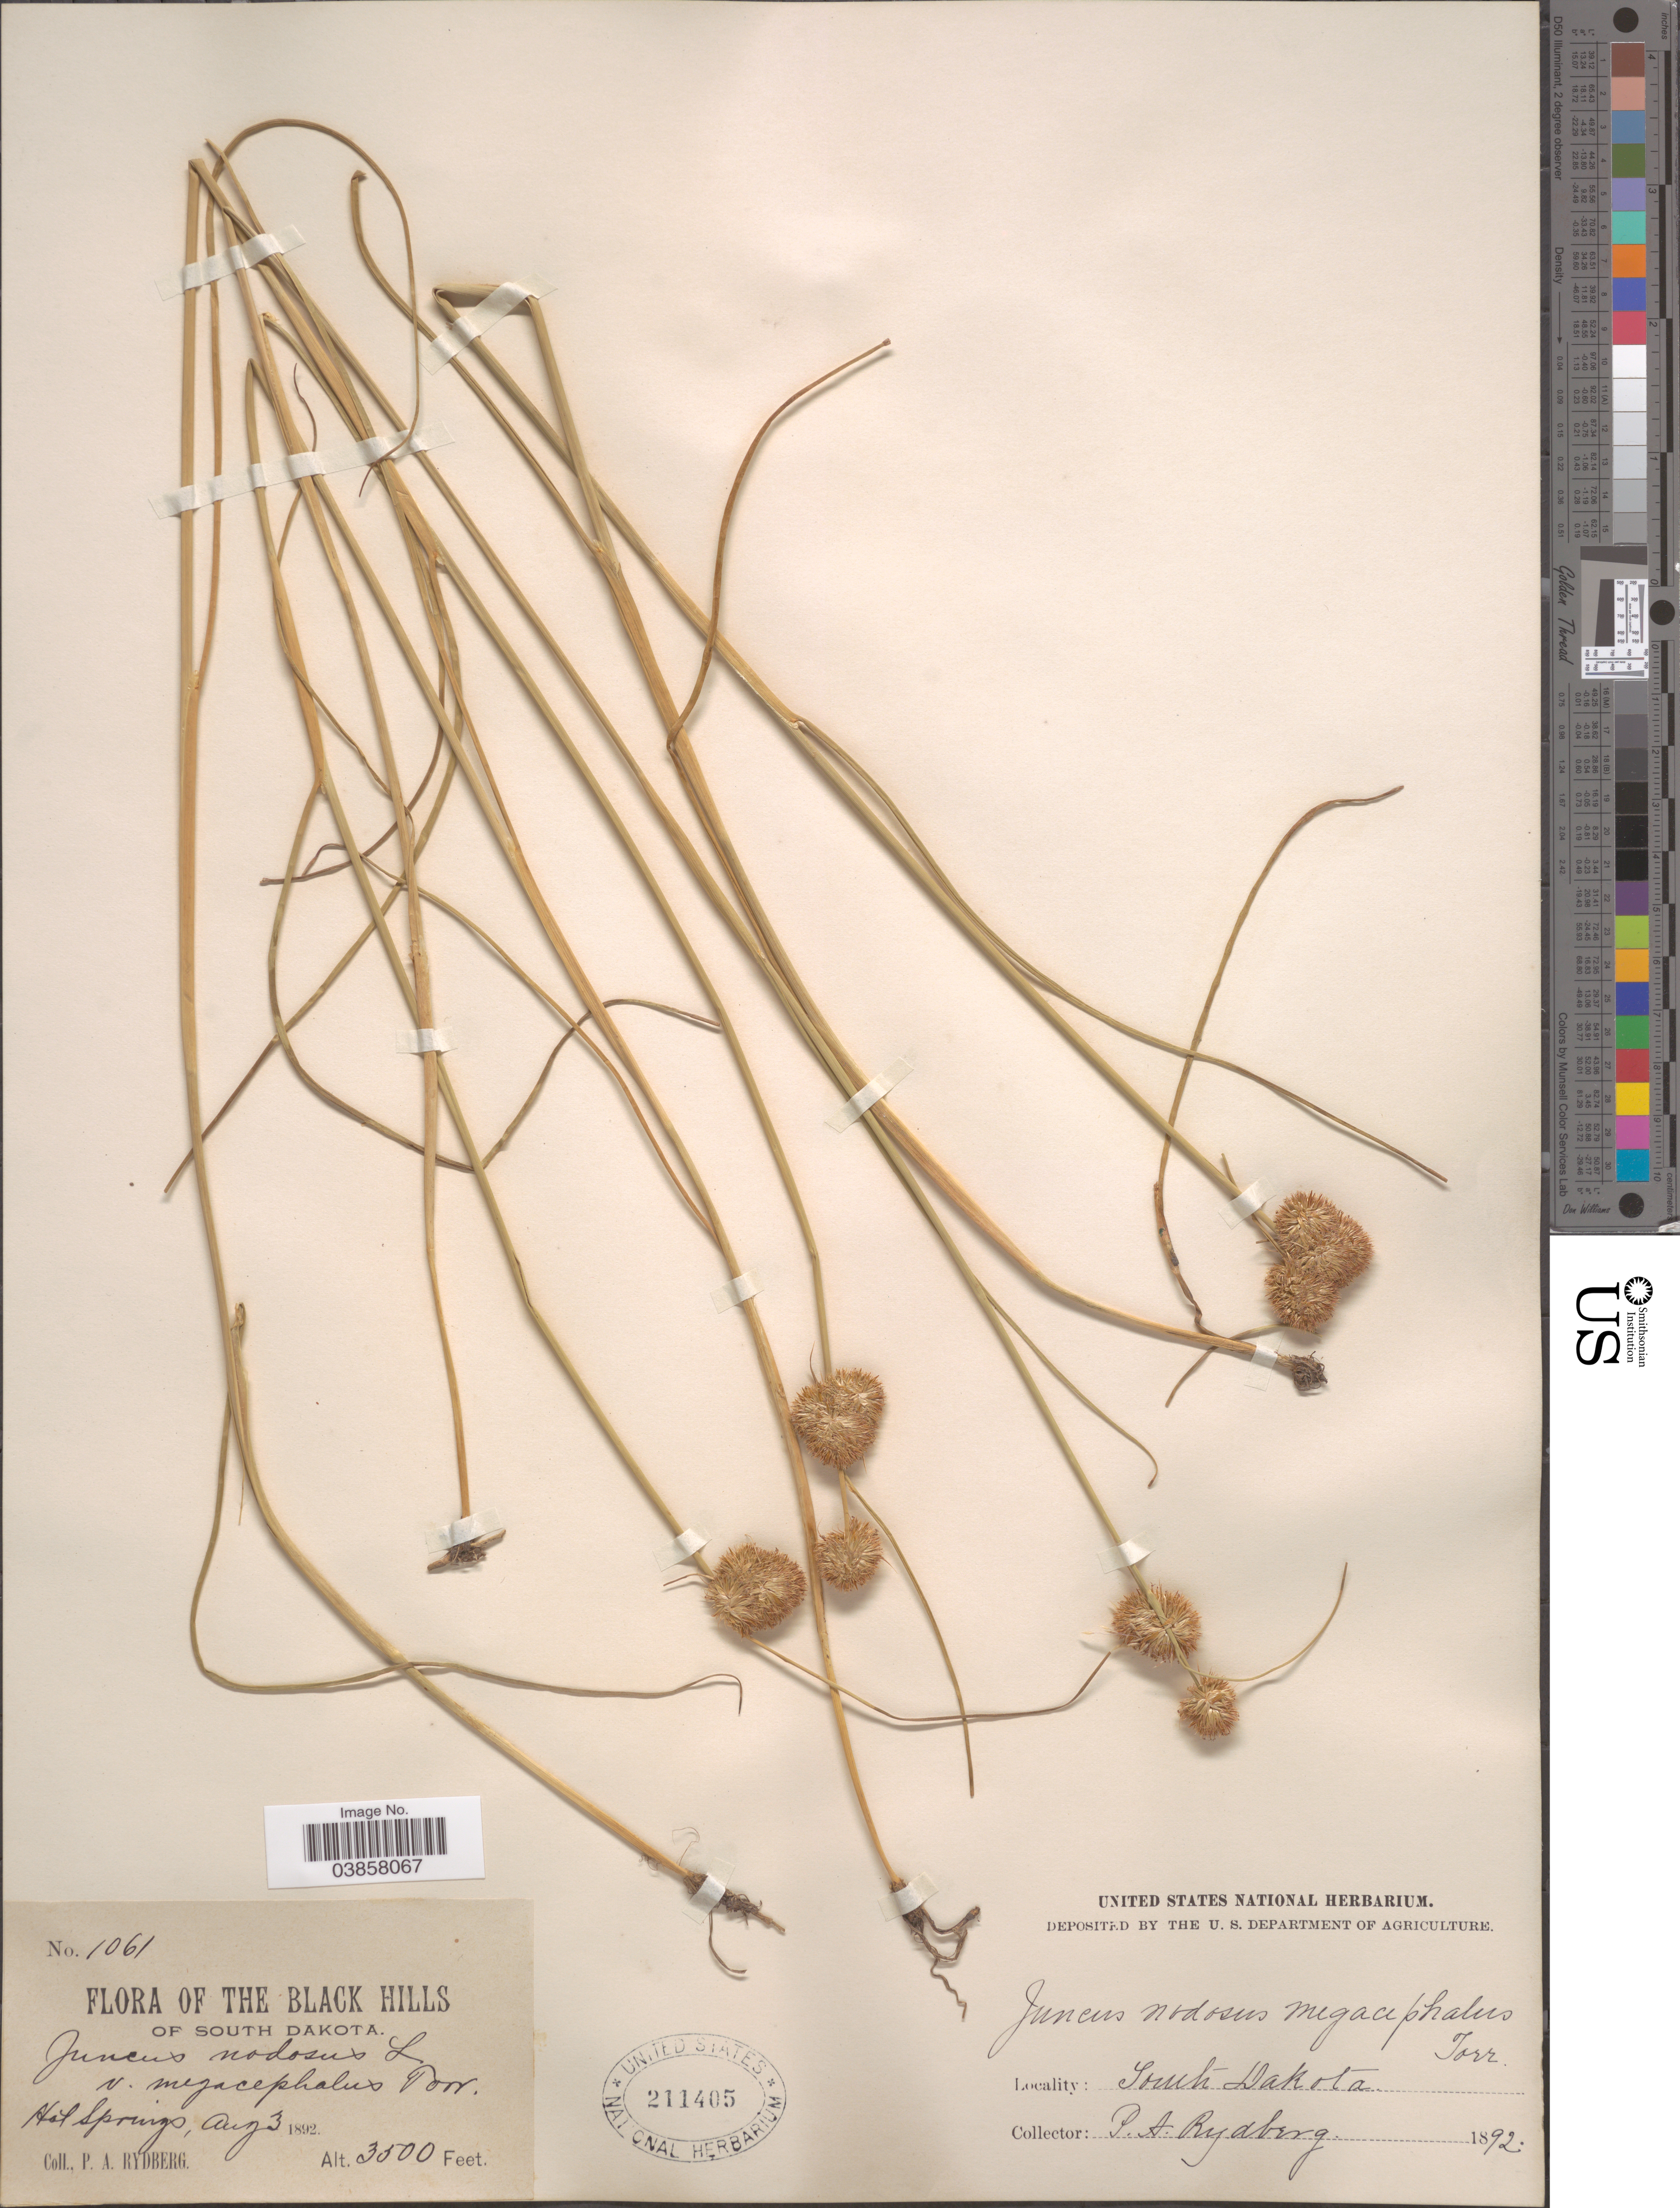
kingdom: Plantae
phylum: Tracheophyta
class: Liliopsida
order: Poales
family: Juncaceae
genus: Juncus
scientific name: Juncus torreyi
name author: Coville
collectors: P. A. Rydberg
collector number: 1061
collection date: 1892-08-03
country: United States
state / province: South Dakota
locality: The Black Hills of South Dakota. Hot Springs.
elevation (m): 1067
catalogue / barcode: US 211405